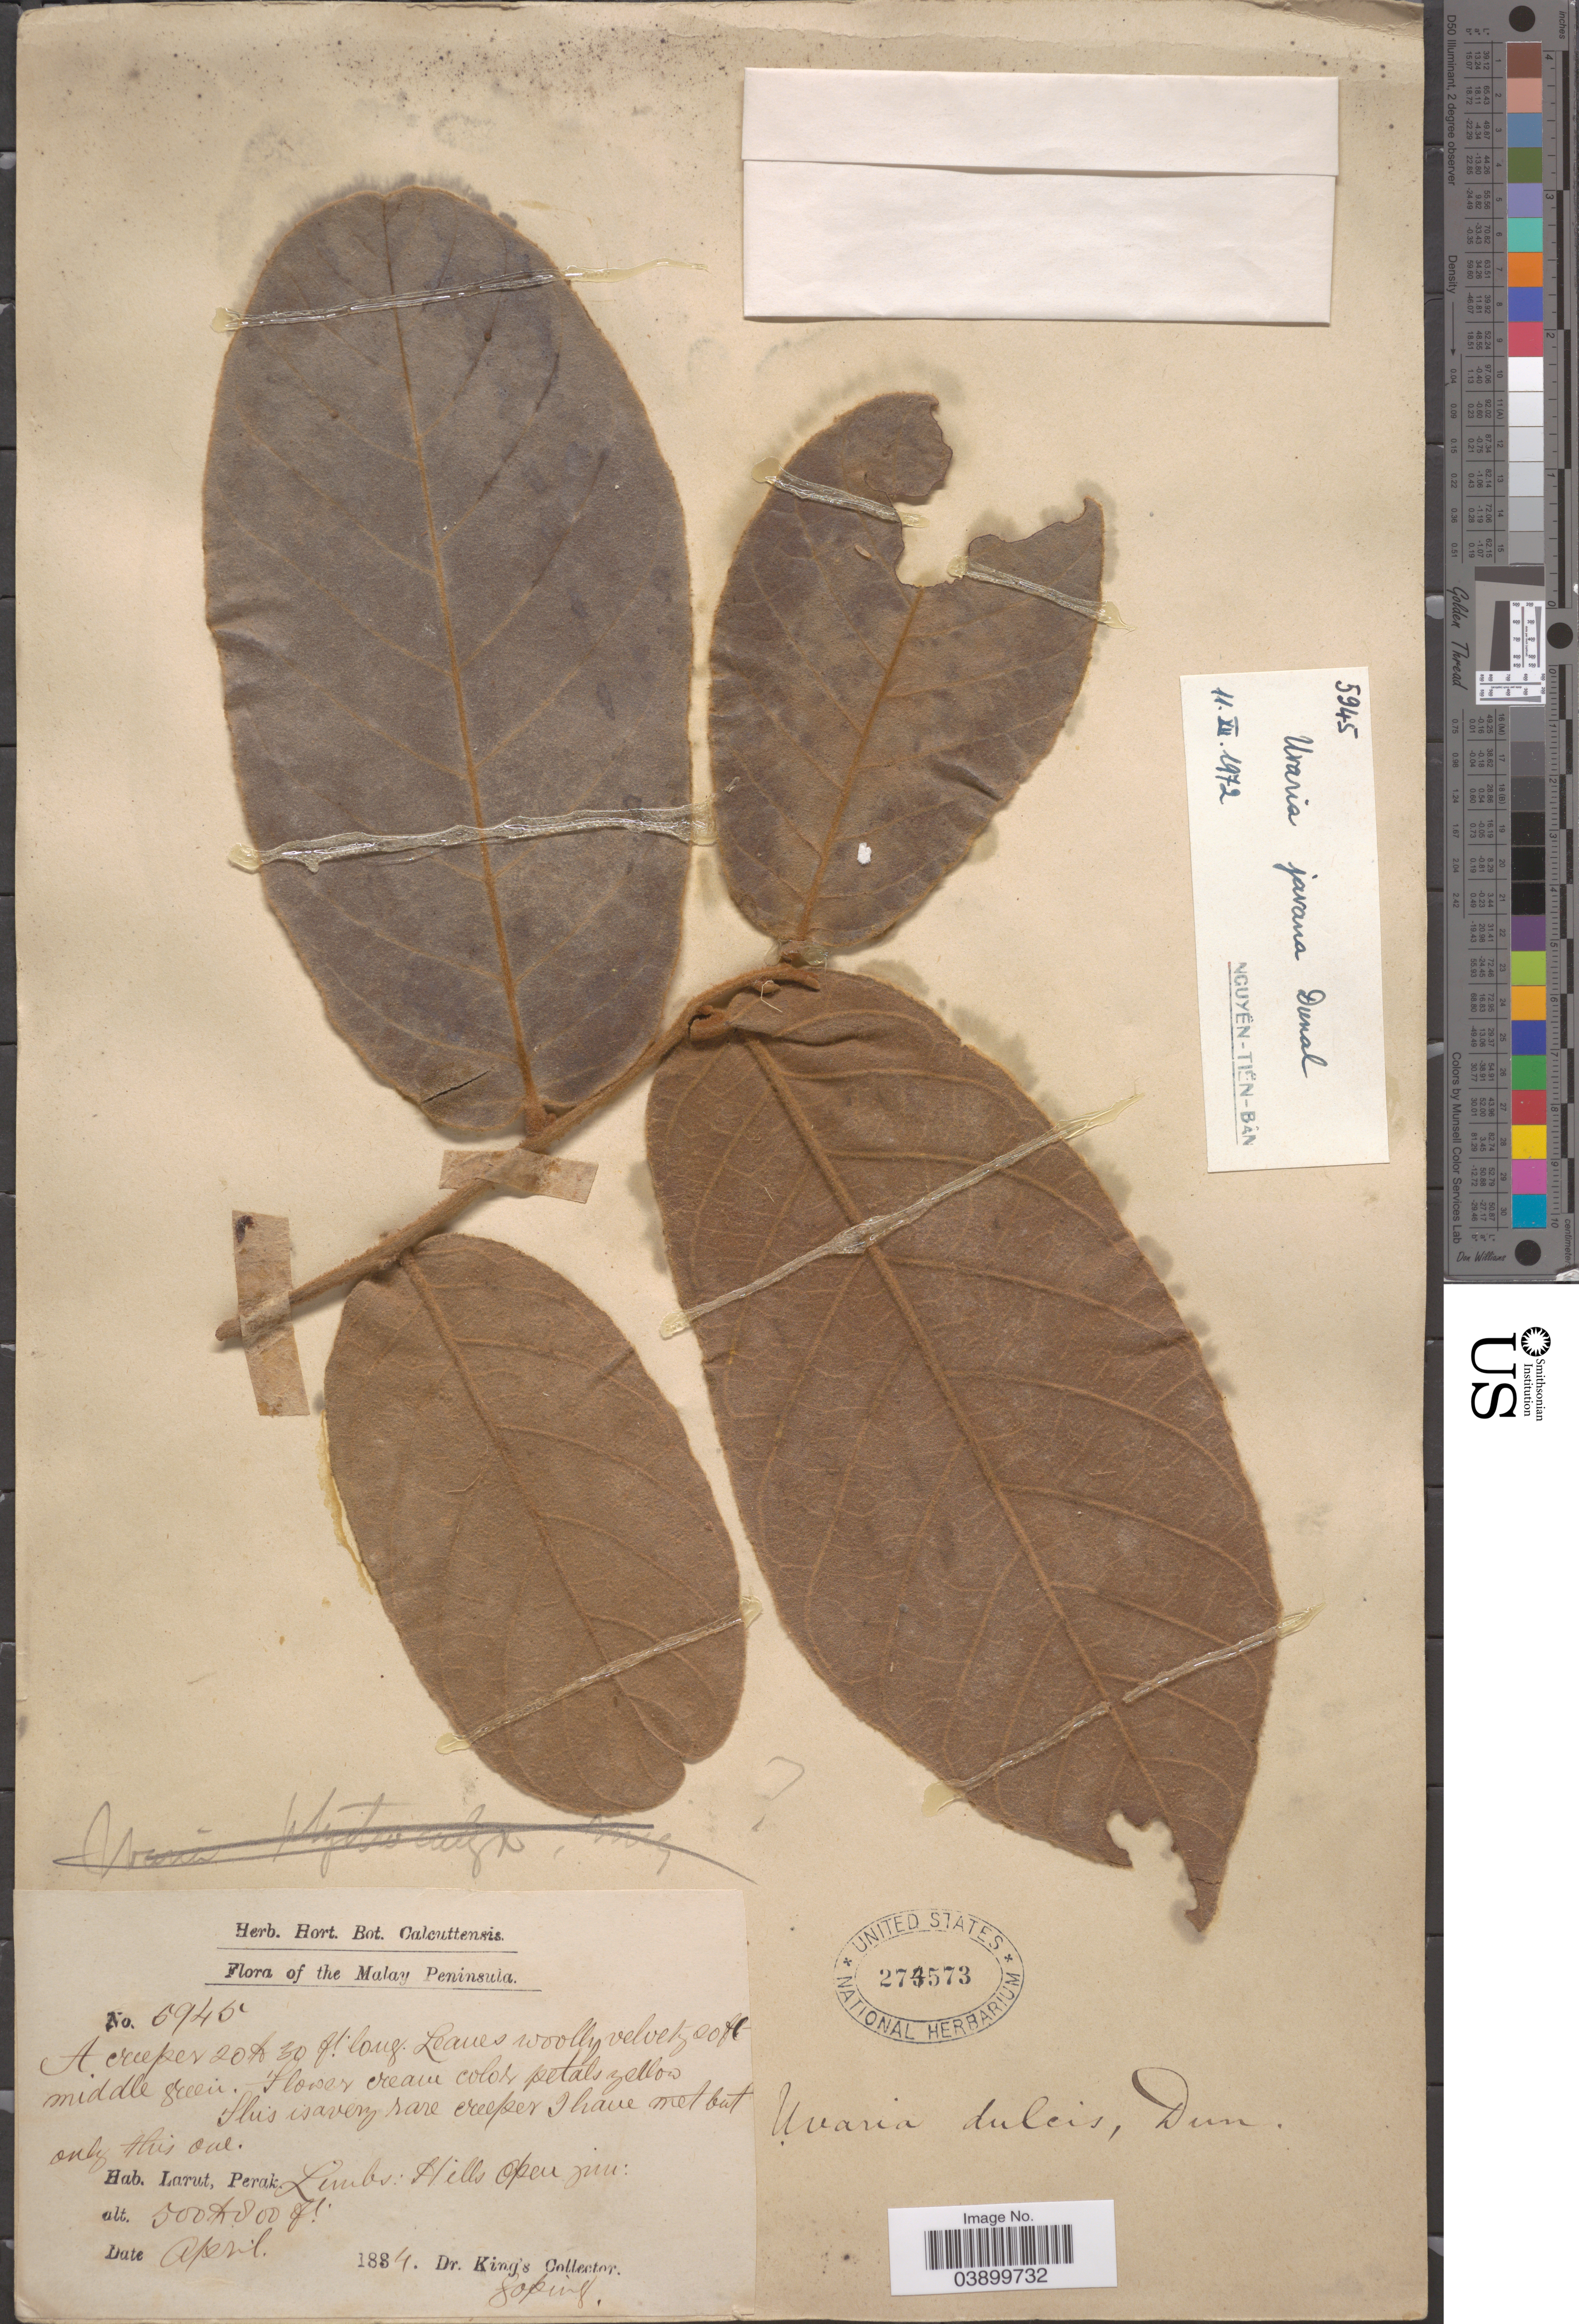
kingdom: Plantae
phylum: Tracheophyta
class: Magnoliopsida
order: Magnoliales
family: Annonaceae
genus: Uvaria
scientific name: Uvaria javana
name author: Dunal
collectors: Dr. King's collector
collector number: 5945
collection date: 1884-04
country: Malaysia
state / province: Perak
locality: The Malay Peninsula. Larut. Limbs [unsure placement]. Goping.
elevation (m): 152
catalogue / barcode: US 274573